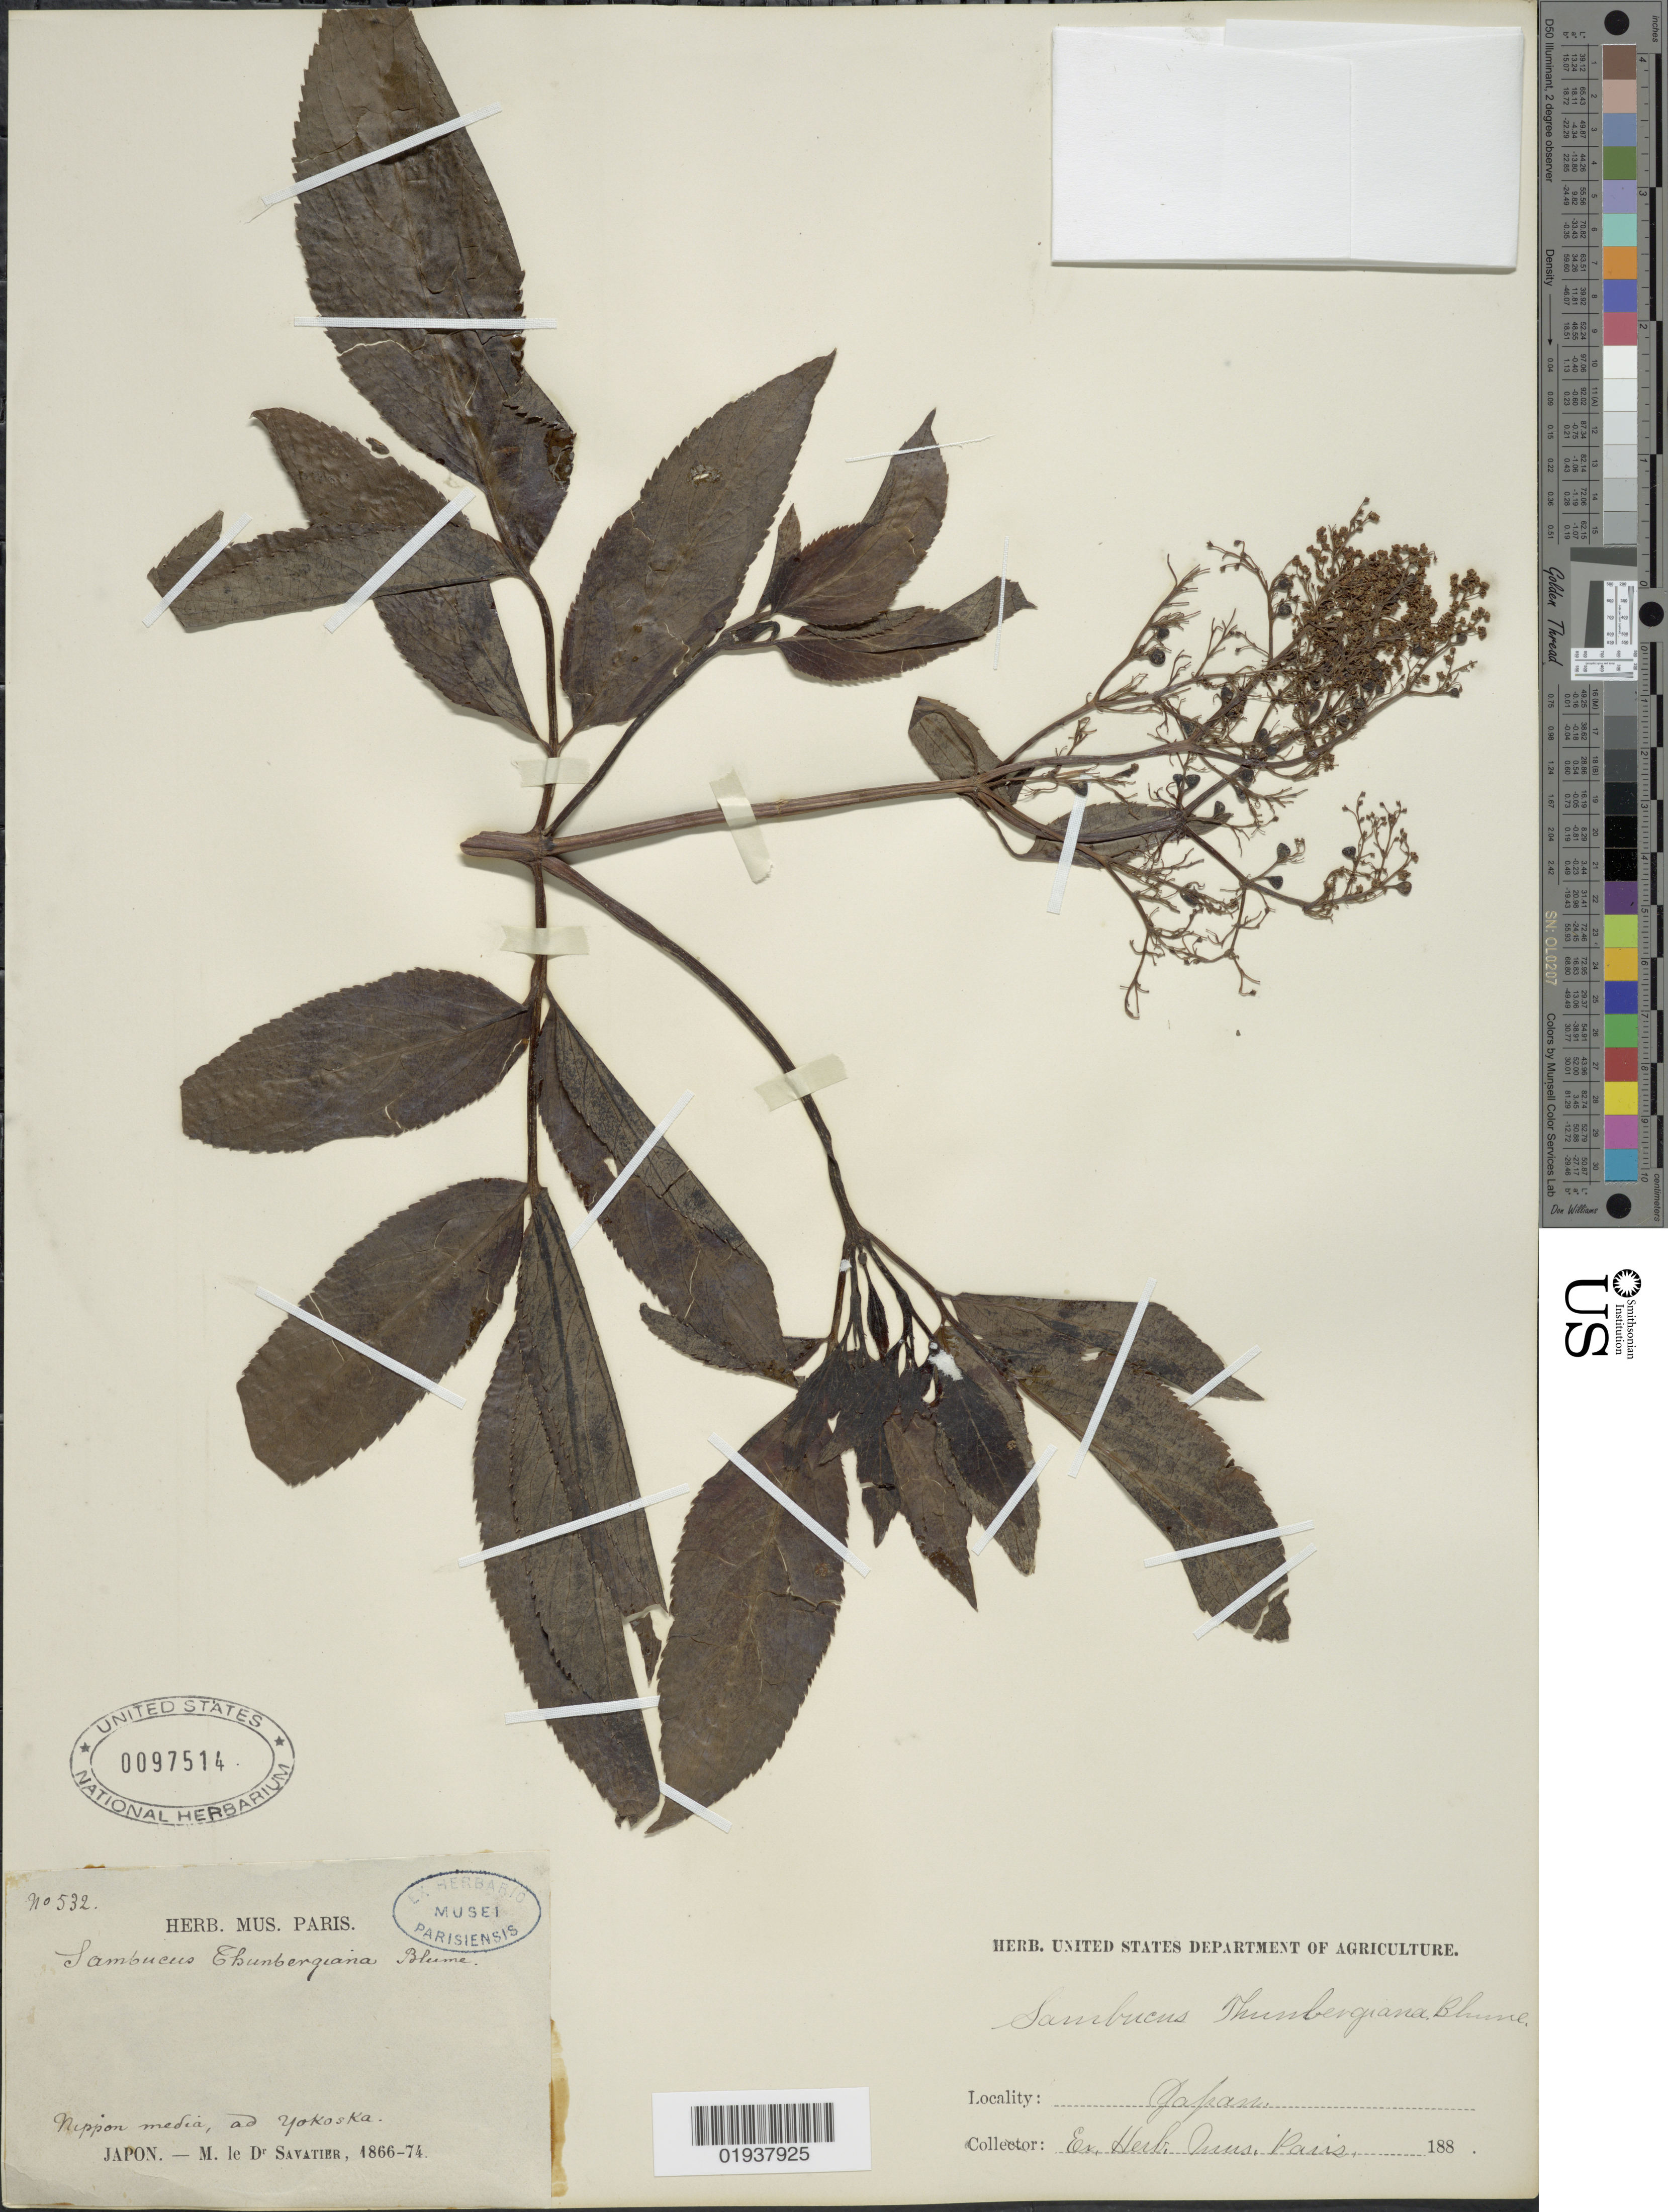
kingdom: Plantae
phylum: Tracheophyta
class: Magnoliopsida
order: Dipsacales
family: Viburnaceae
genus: Sambucus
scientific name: Sambucus racemosa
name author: L.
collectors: M. Savatier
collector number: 532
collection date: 1866/1874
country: Japan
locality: Nippon media, ad Yokoska.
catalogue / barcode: US 97514